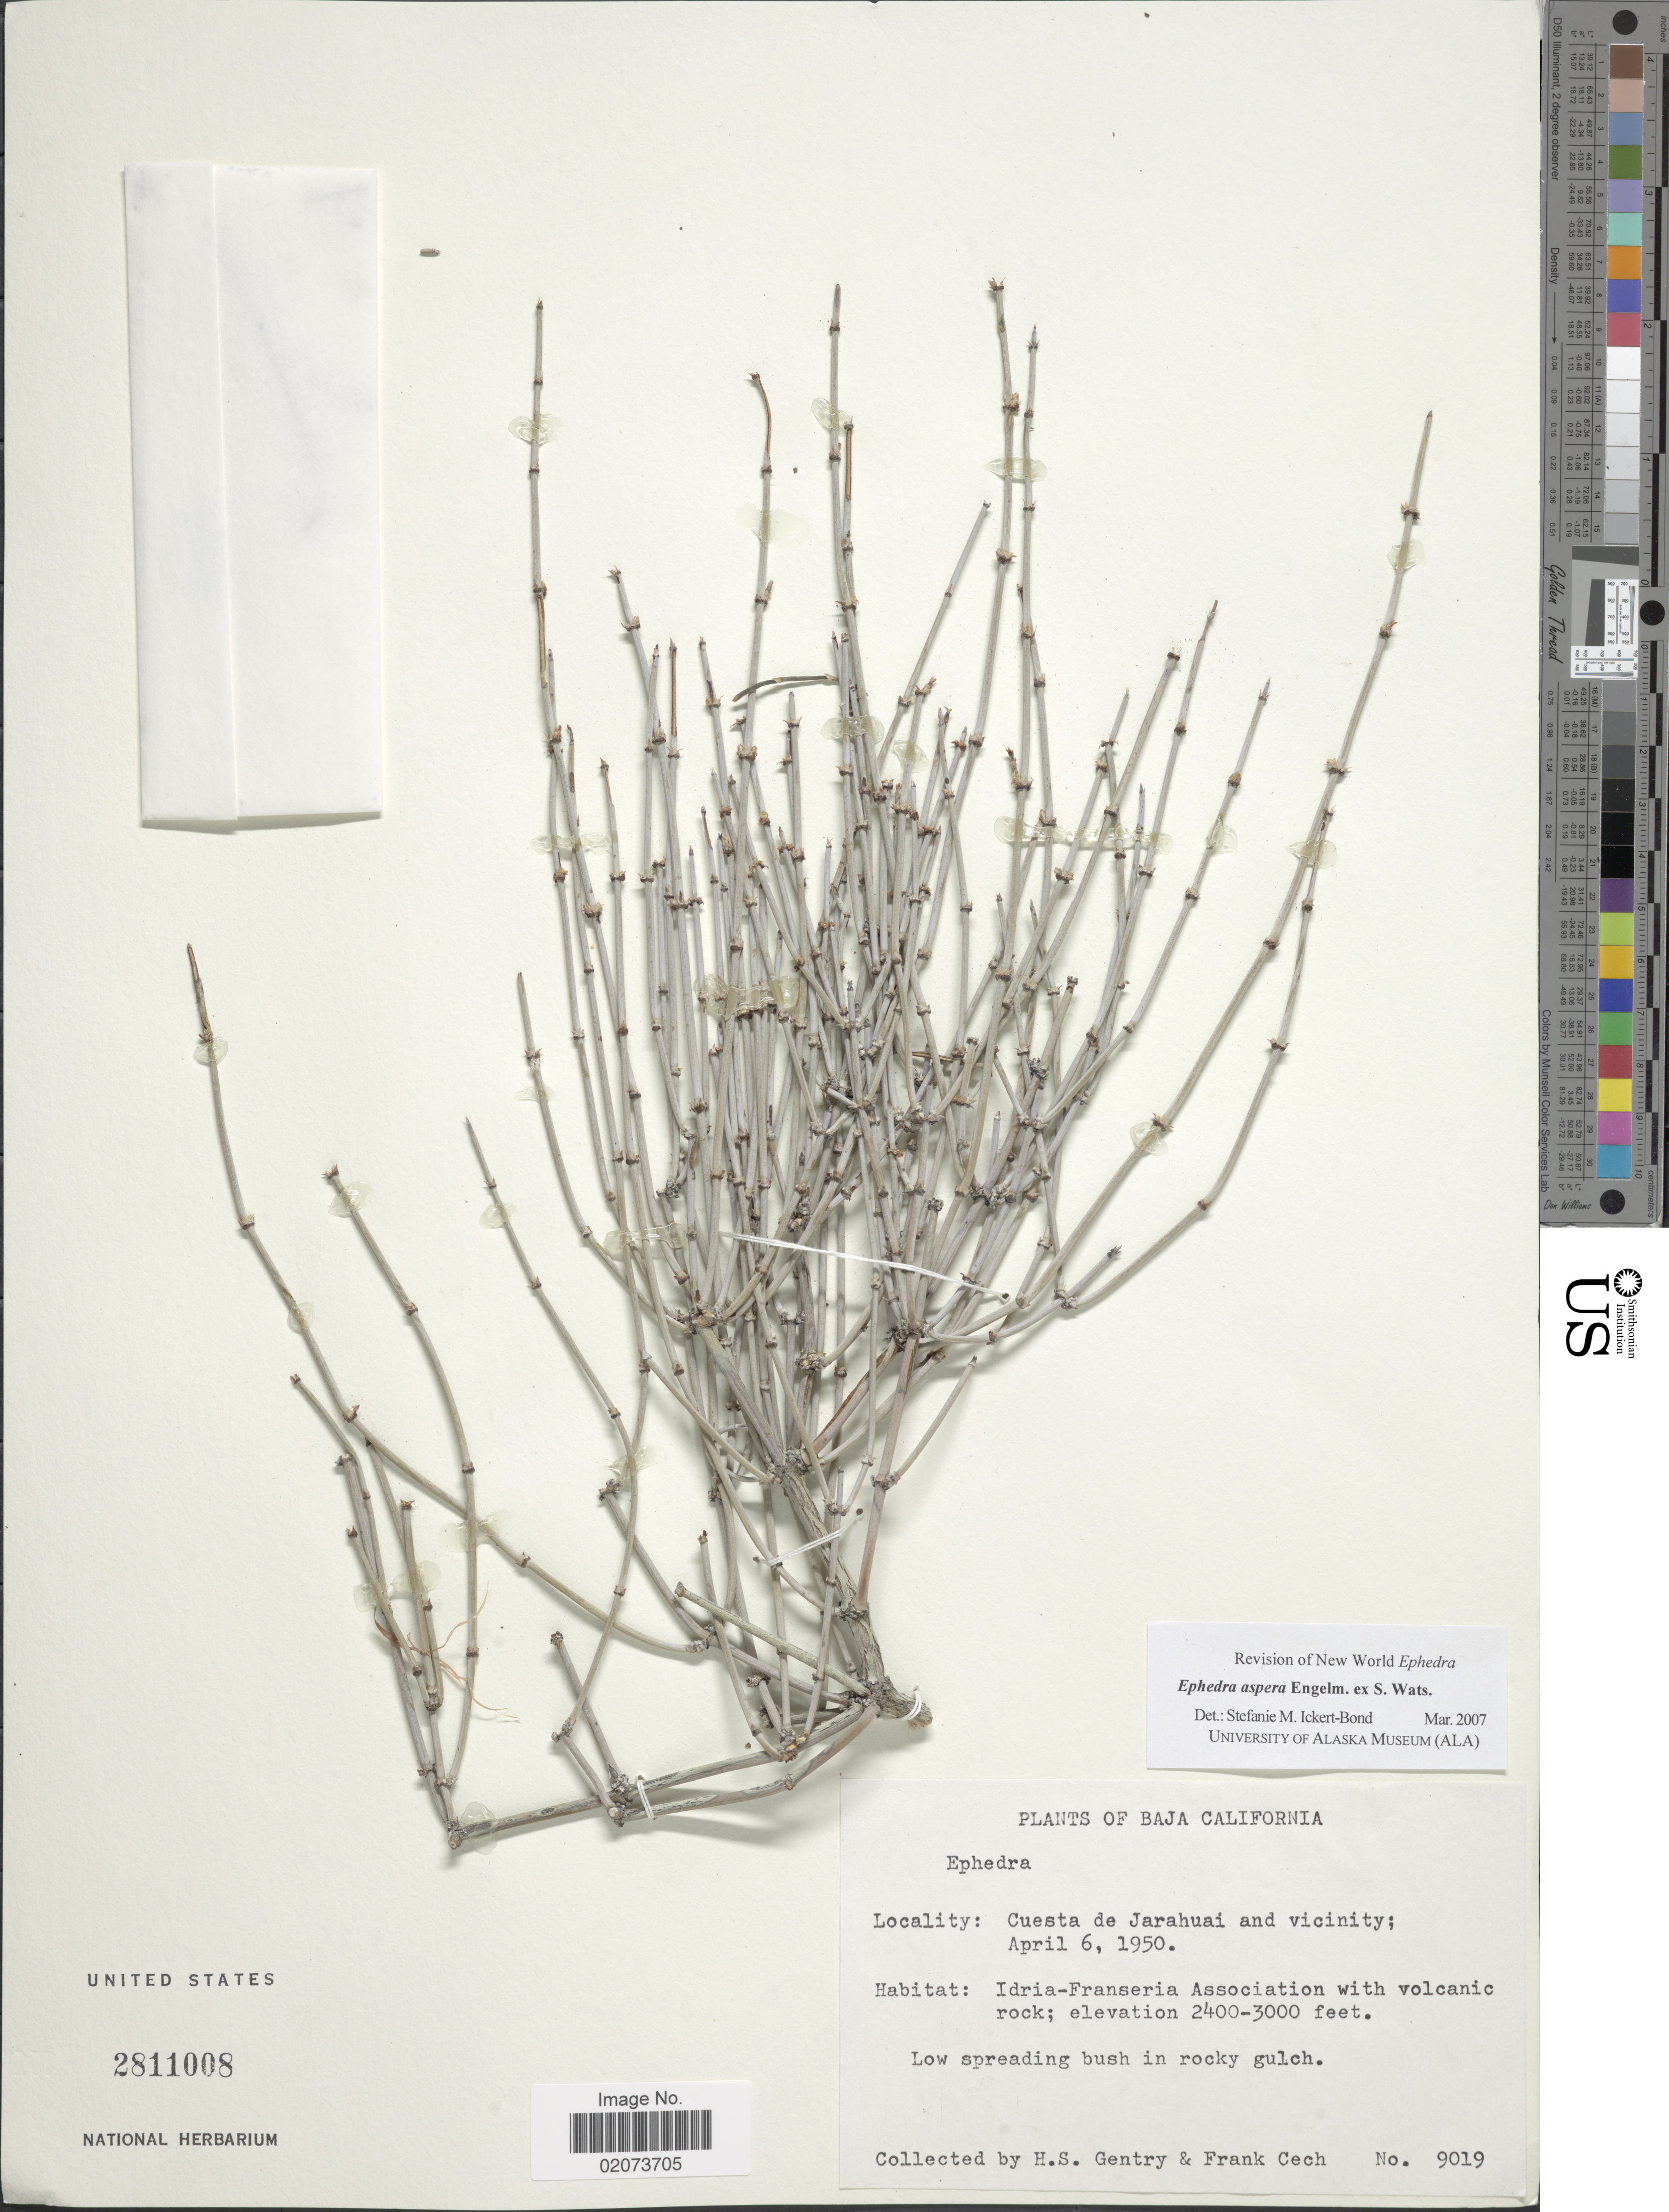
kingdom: Plantae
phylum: Tracheophyta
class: Gnetopsida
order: Ephedrales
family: Ephedraceae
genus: Ephedra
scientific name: Ephedra aspera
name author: Engelm. ex S. Watson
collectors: H. S. Gentry & F. Cech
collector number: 9019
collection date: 1950-04-06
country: Mexico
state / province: Baja California Norte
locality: Cuesta de Jarahuai and vicinity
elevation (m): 732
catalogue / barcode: US 2811008